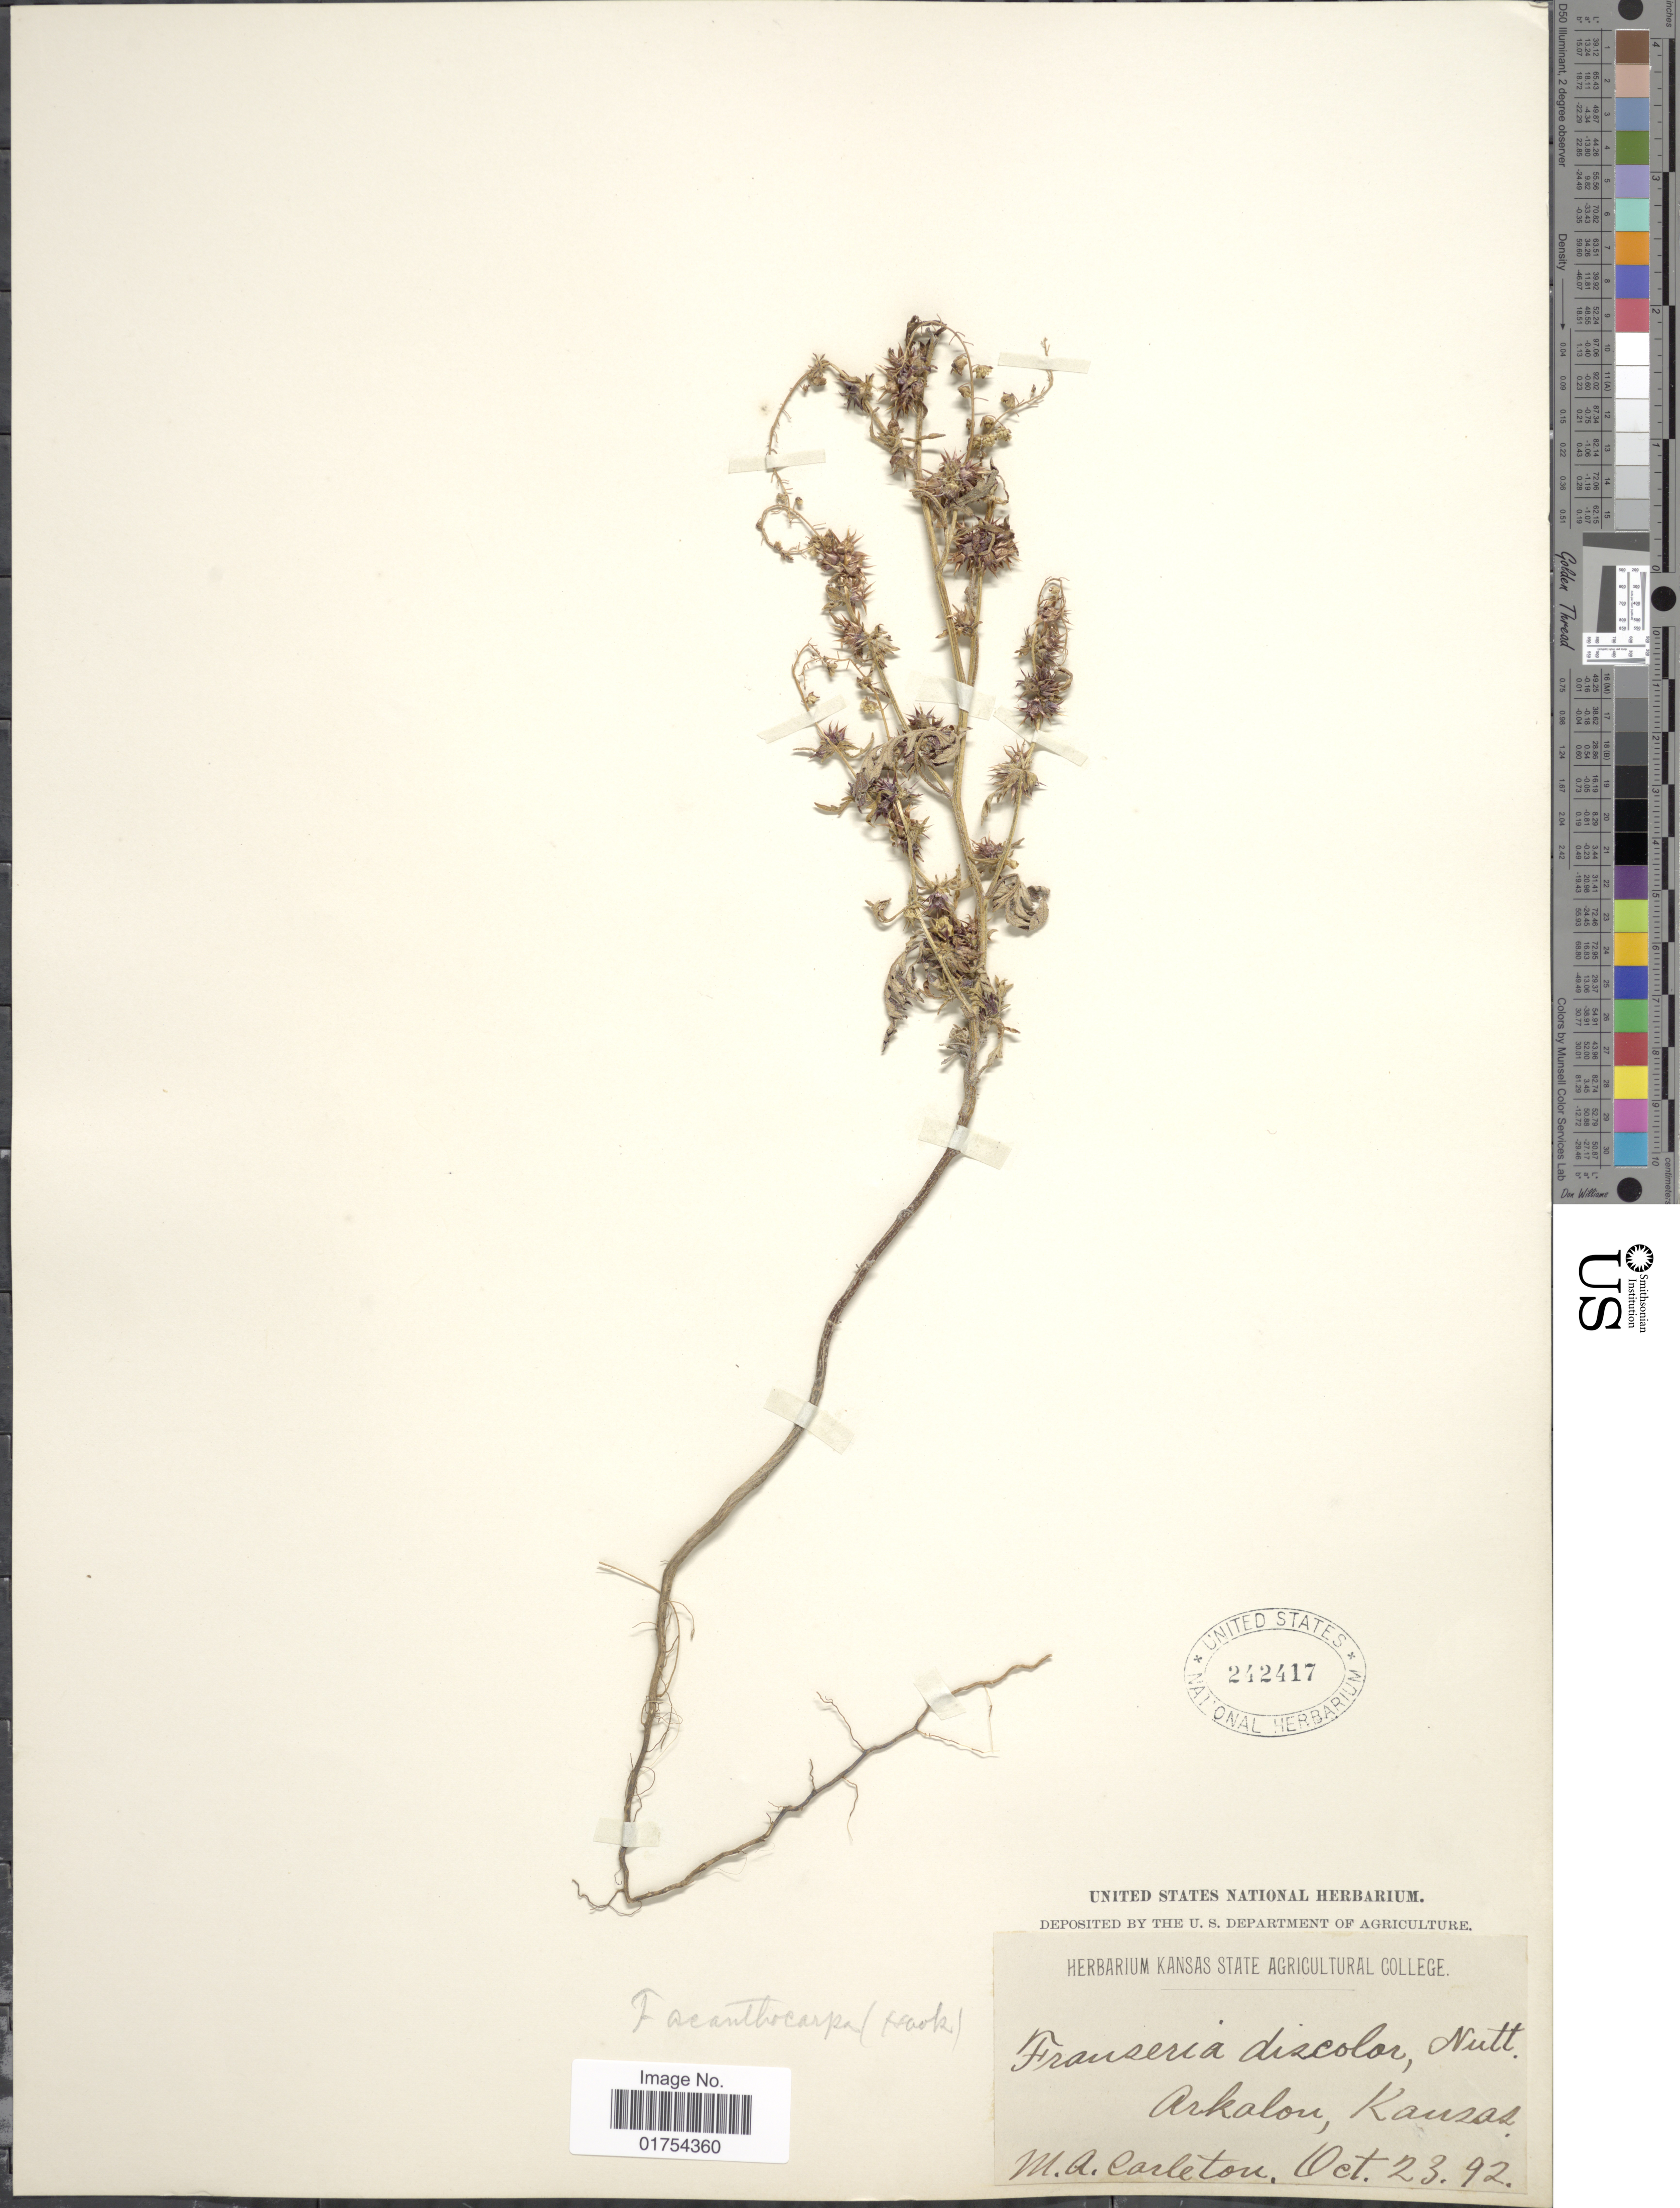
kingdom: Plantae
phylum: Tracheophyta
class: Magnoliopsida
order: Asterales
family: Asteraceae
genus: Franseria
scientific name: Franseria acanthicarpa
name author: Coville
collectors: M. A. Carleton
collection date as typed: Transcribed d/m/y: 23/10/92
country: United States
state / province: Kansas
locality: Arkalon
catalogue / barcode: US 242417